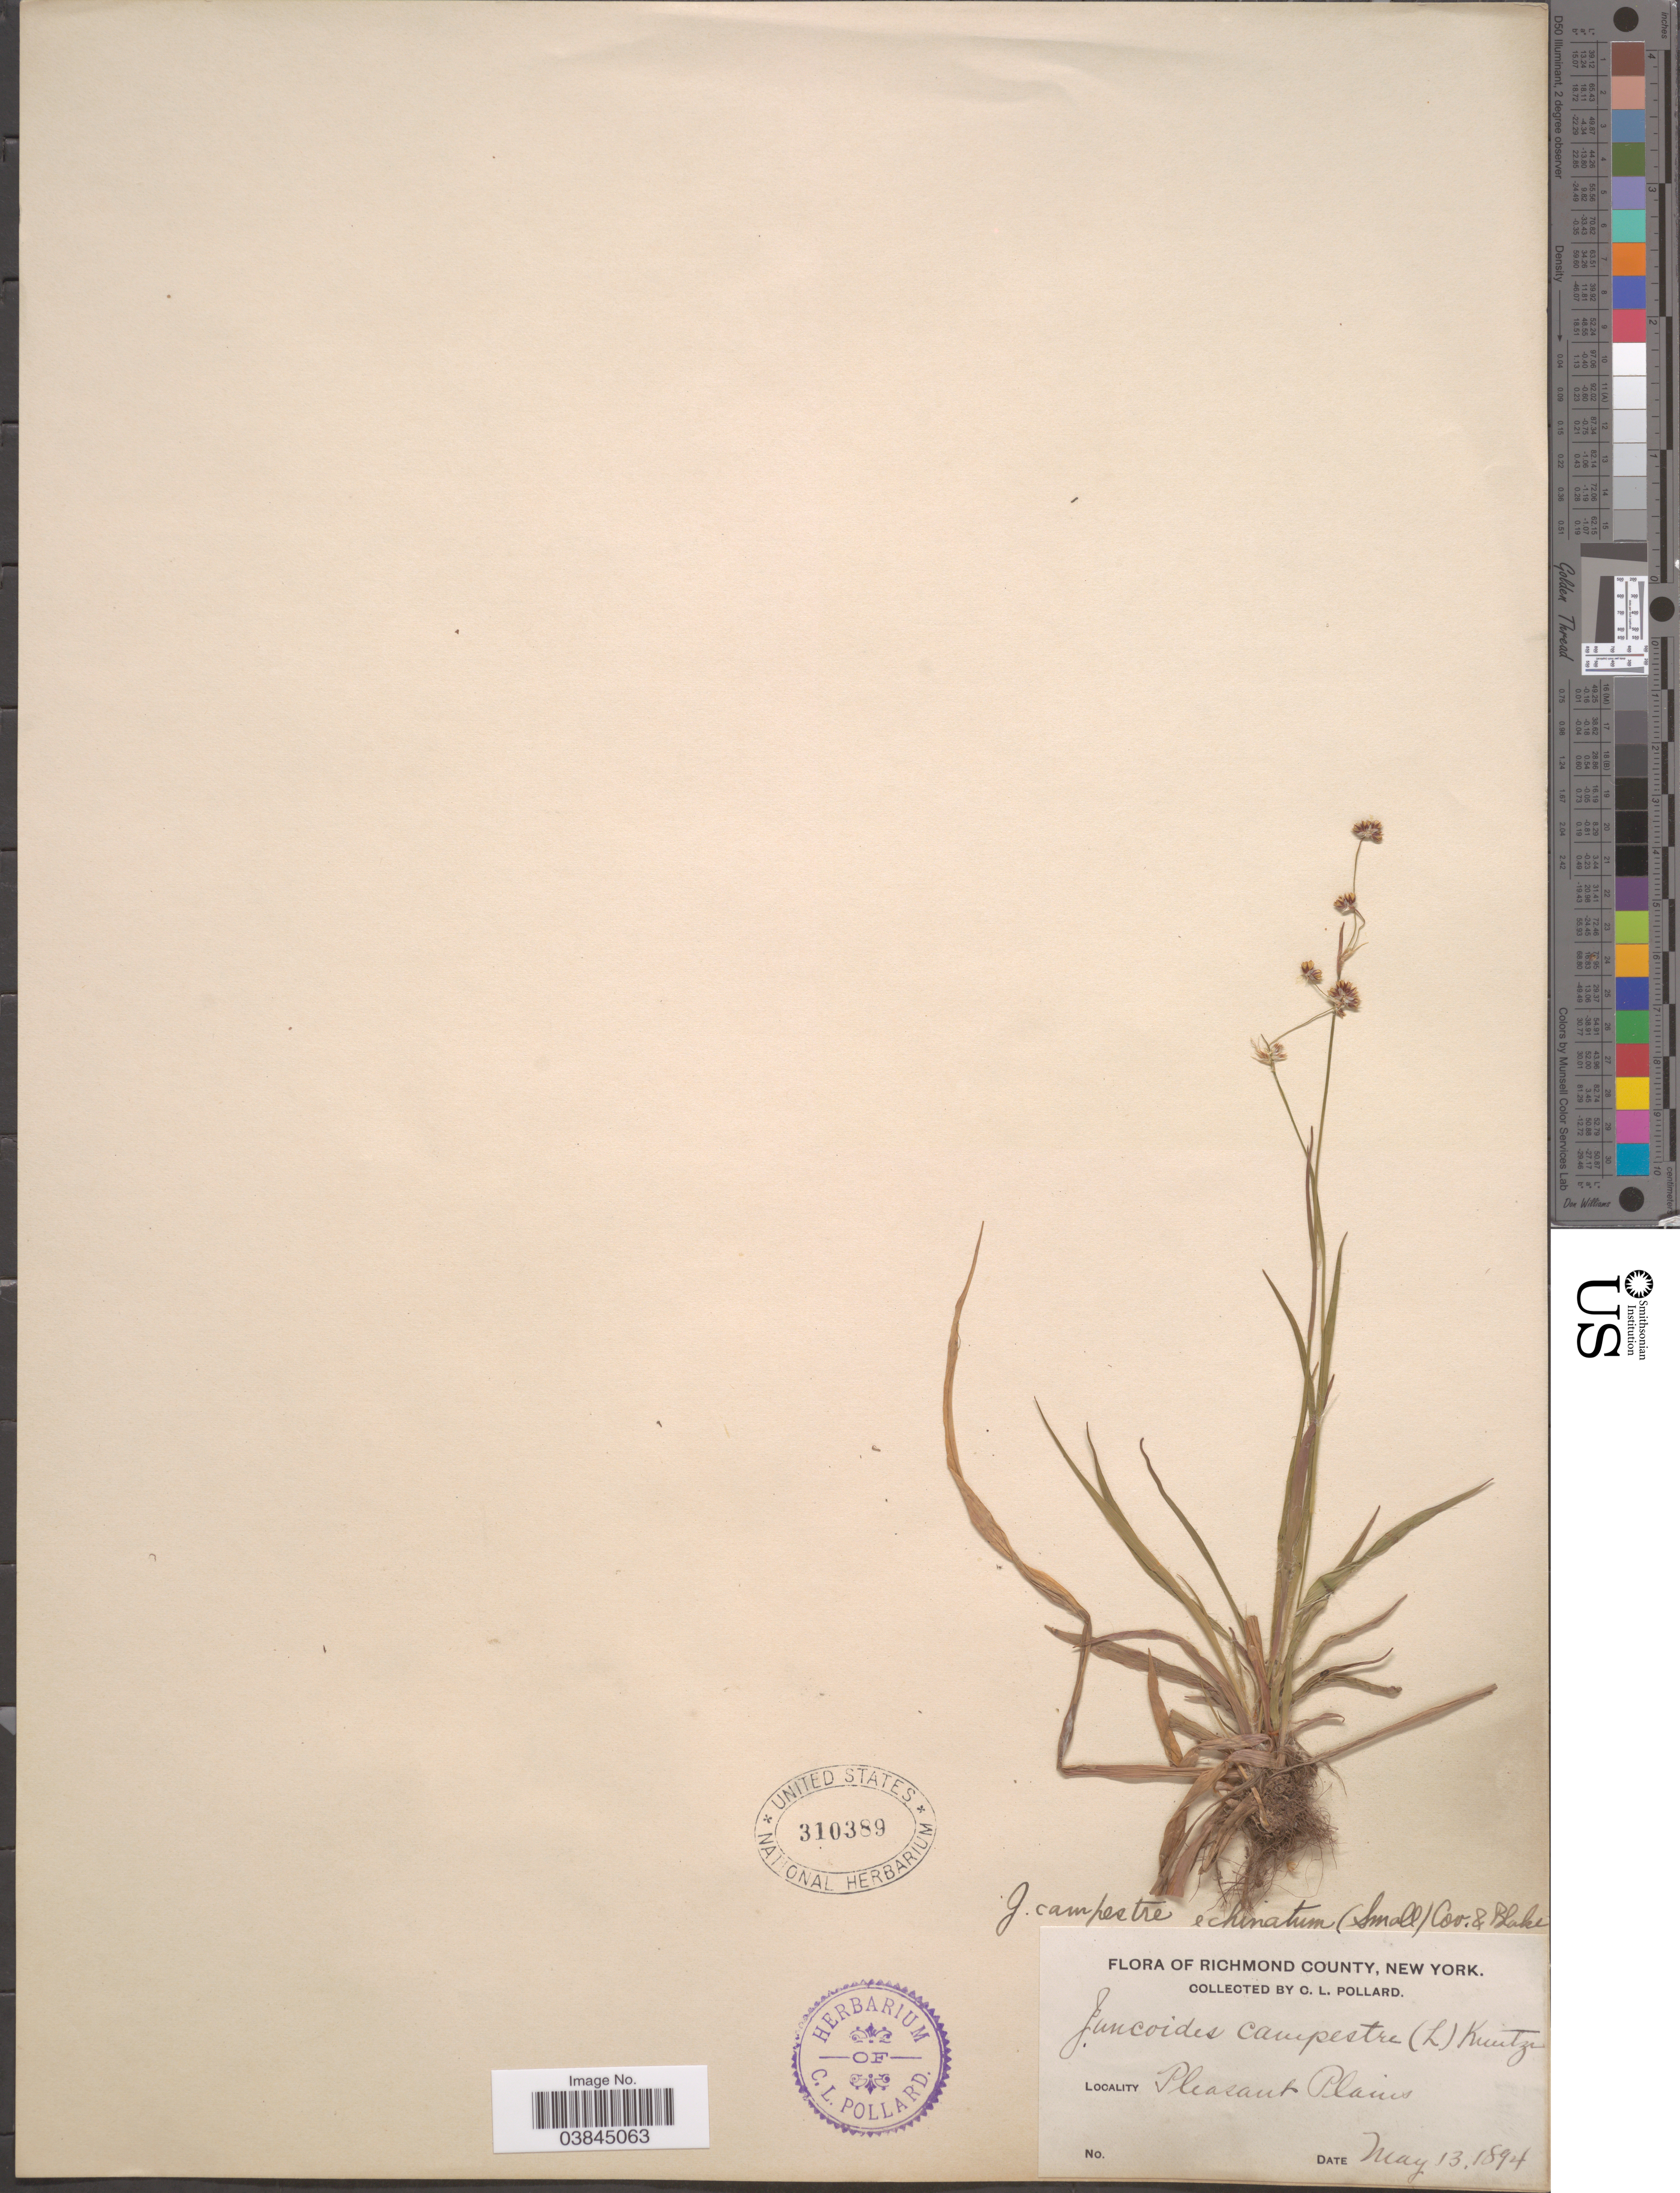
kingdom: Plantae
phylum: Tracheophyta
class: Liliopsida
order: Poales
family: Juncaceae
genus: Luzula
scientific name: Luzula campestris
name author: (L.) DC.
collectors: C. L. Pollard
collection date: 1894-05-13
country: United States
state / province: New York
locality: Richmond County. Pleasant Plains.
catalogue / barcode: US 310389